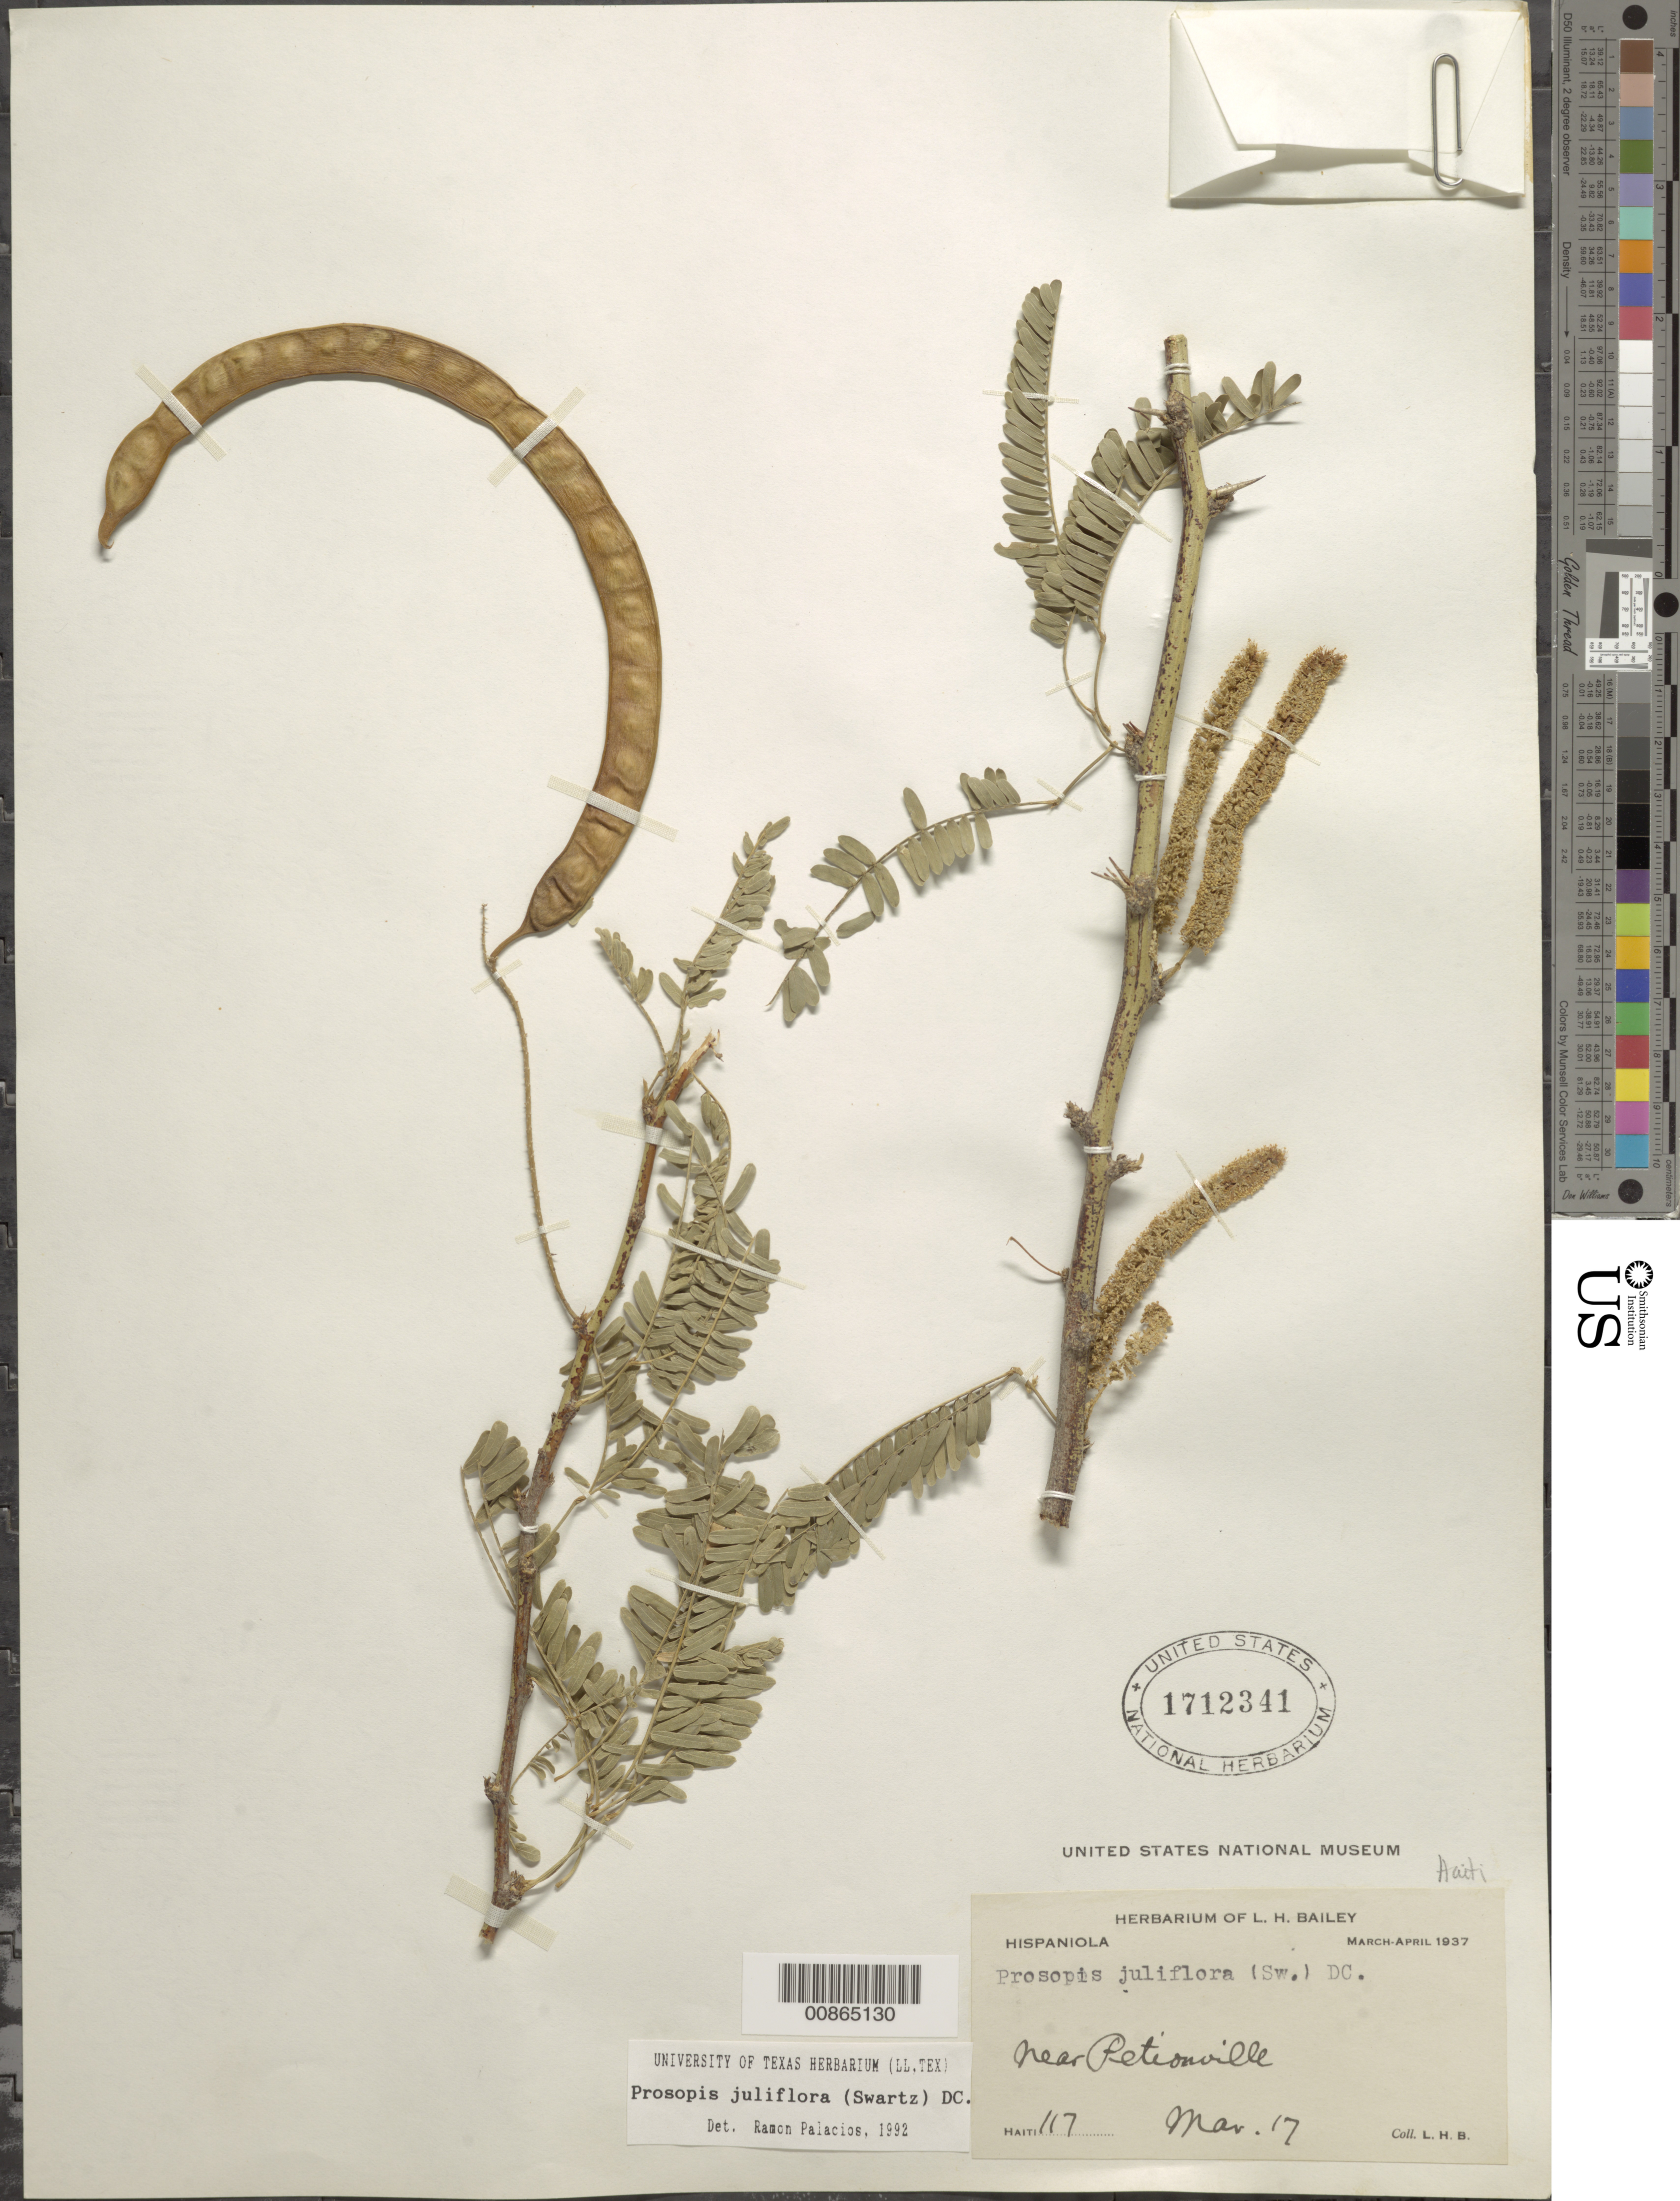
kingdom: Plantae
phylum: Tracheophyta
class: Magnoliopsida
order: Fabales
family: Fabaceae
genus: Neltuma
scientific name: Neltuma juliflora var. juliflora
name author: (Sw.) Raf.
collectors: L. H. Bailey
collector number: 117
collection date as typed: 17 Mar 1937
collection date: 1937-03-17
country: Haiti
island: Hispaniola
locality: Near Pétionville.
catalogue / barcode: US 1712341